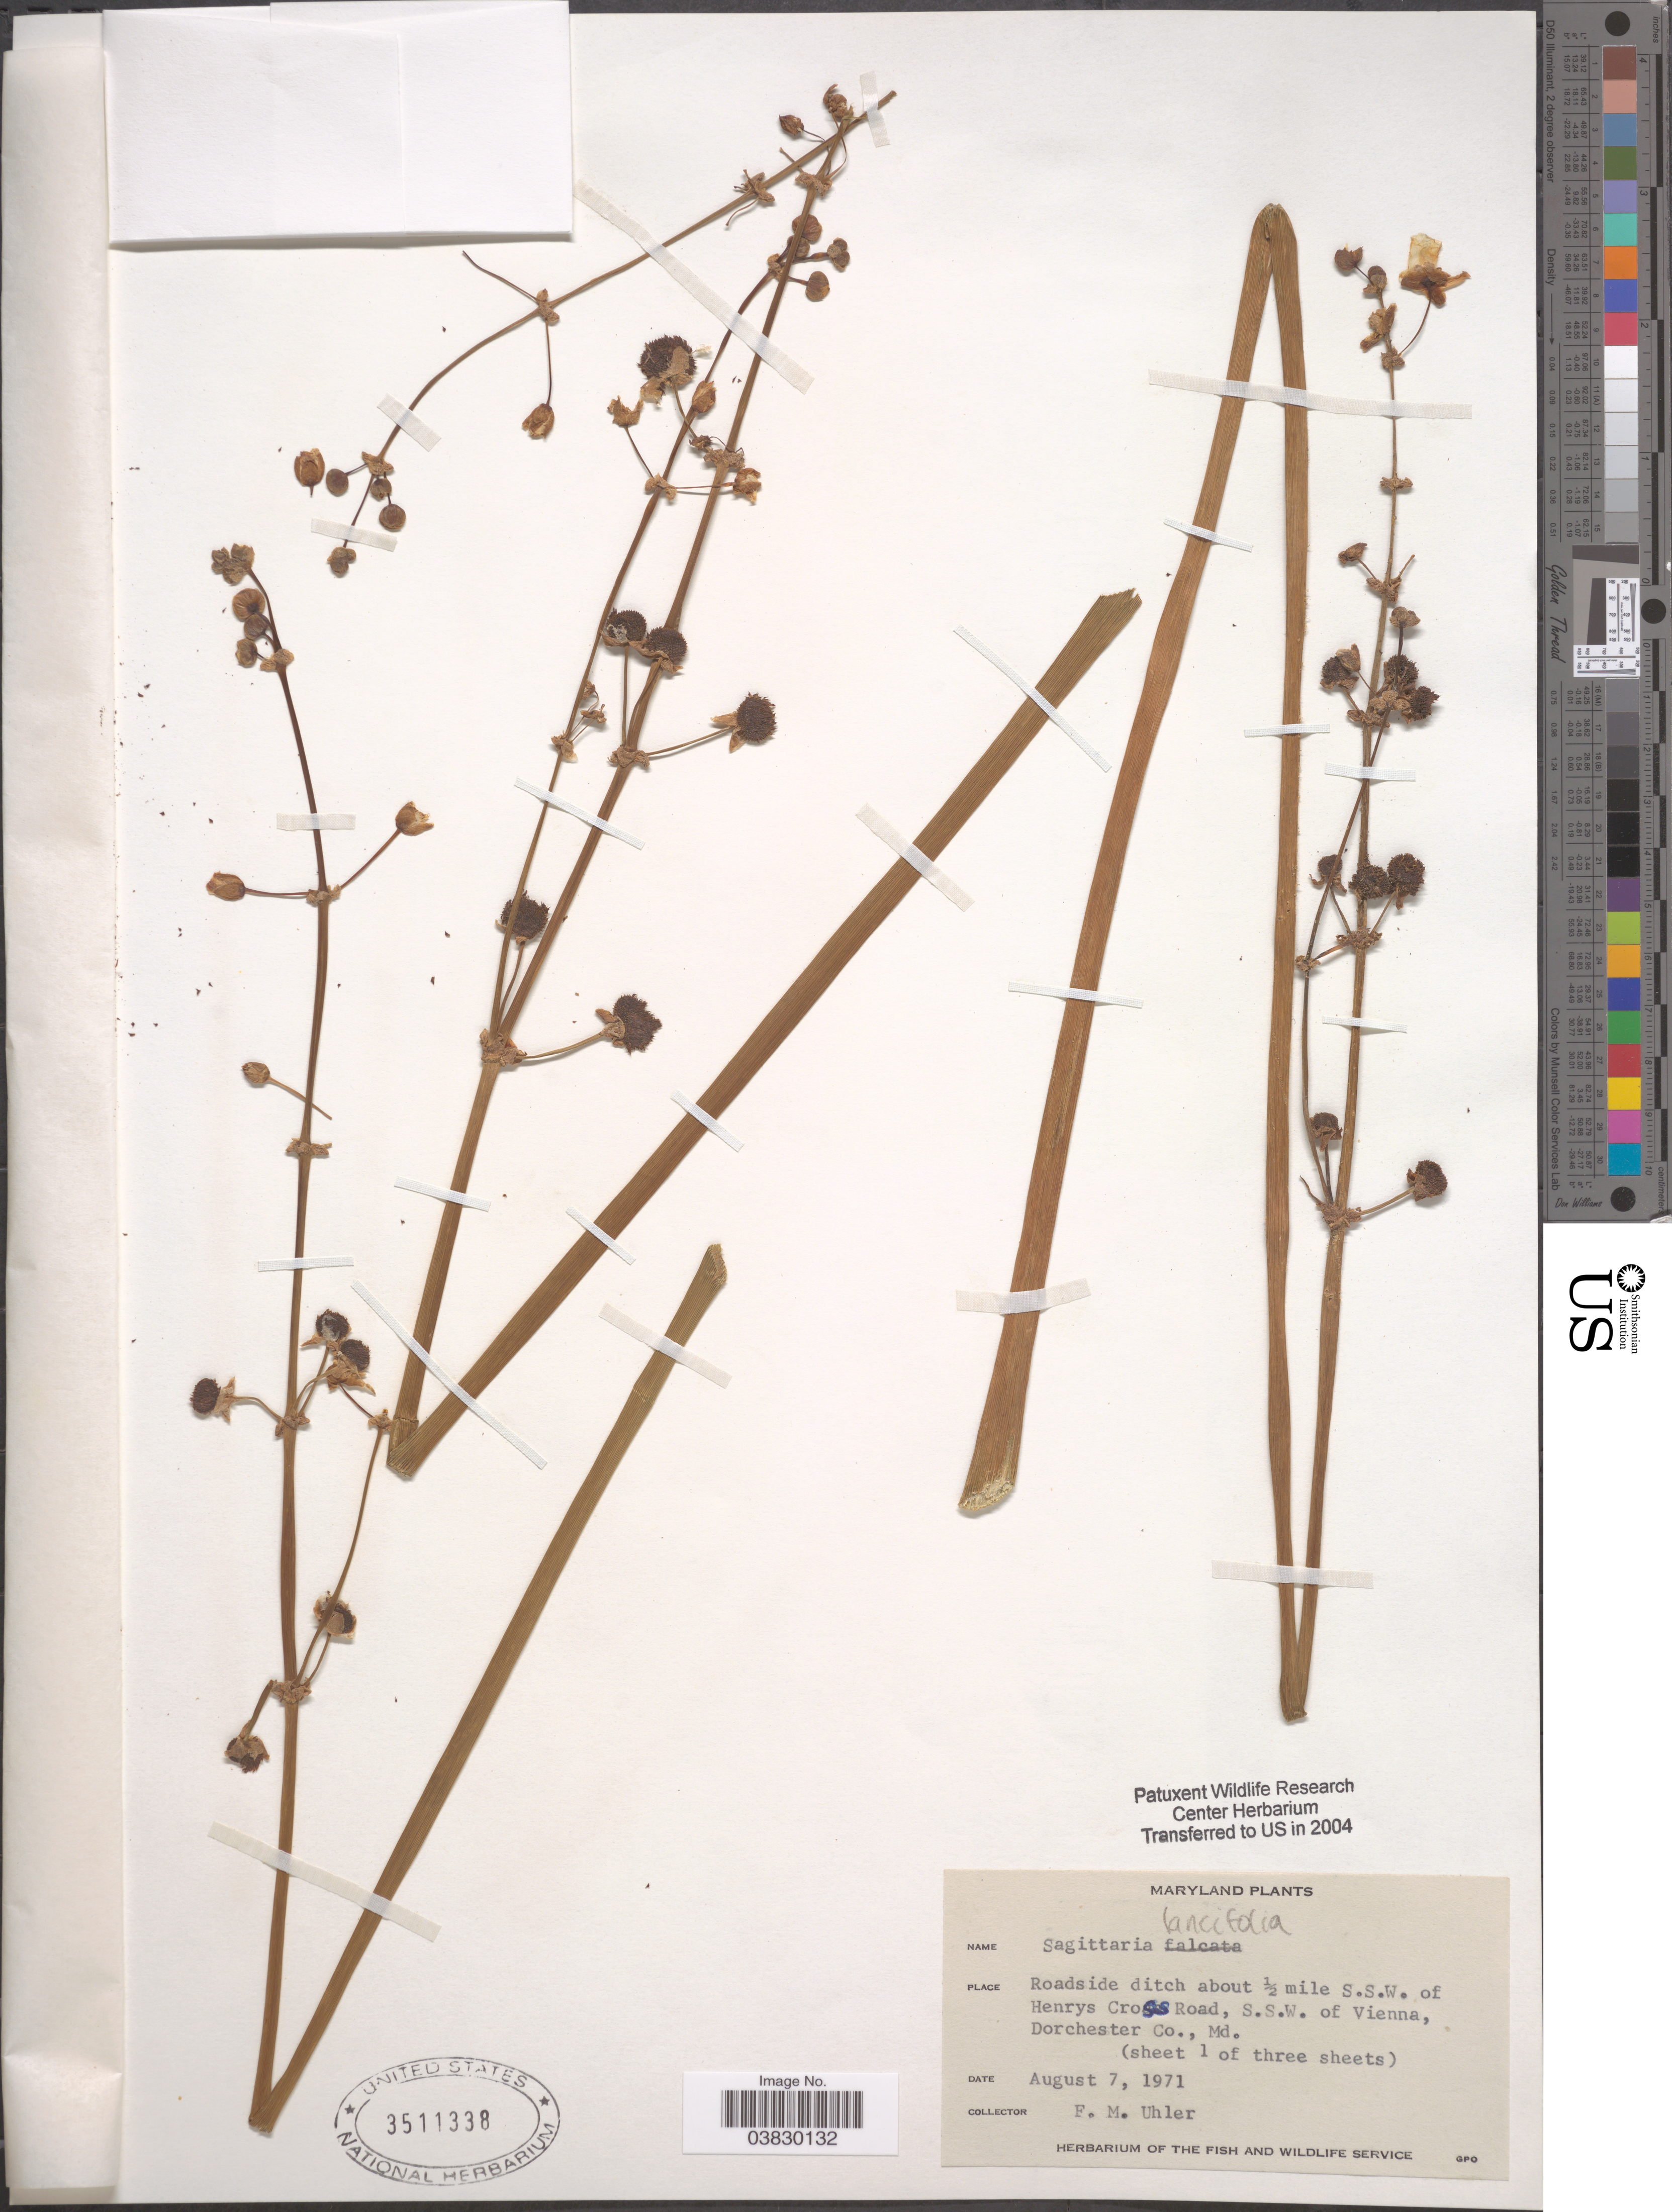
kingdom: Plantae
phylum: Tracheophyta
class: Liliopsida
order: Alismatales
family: Alismataceae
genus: Sagittaria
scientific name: Sagittaria lancifolia subsp. media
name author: (Micheli) Bogin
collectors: F. M. Uhler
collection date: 1971-08-07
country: United States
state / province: Maryland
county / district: Dorchester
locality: About ½ mile SSW of Henrys Cross Road, SSW of Vienna,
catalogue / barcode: US 3511338